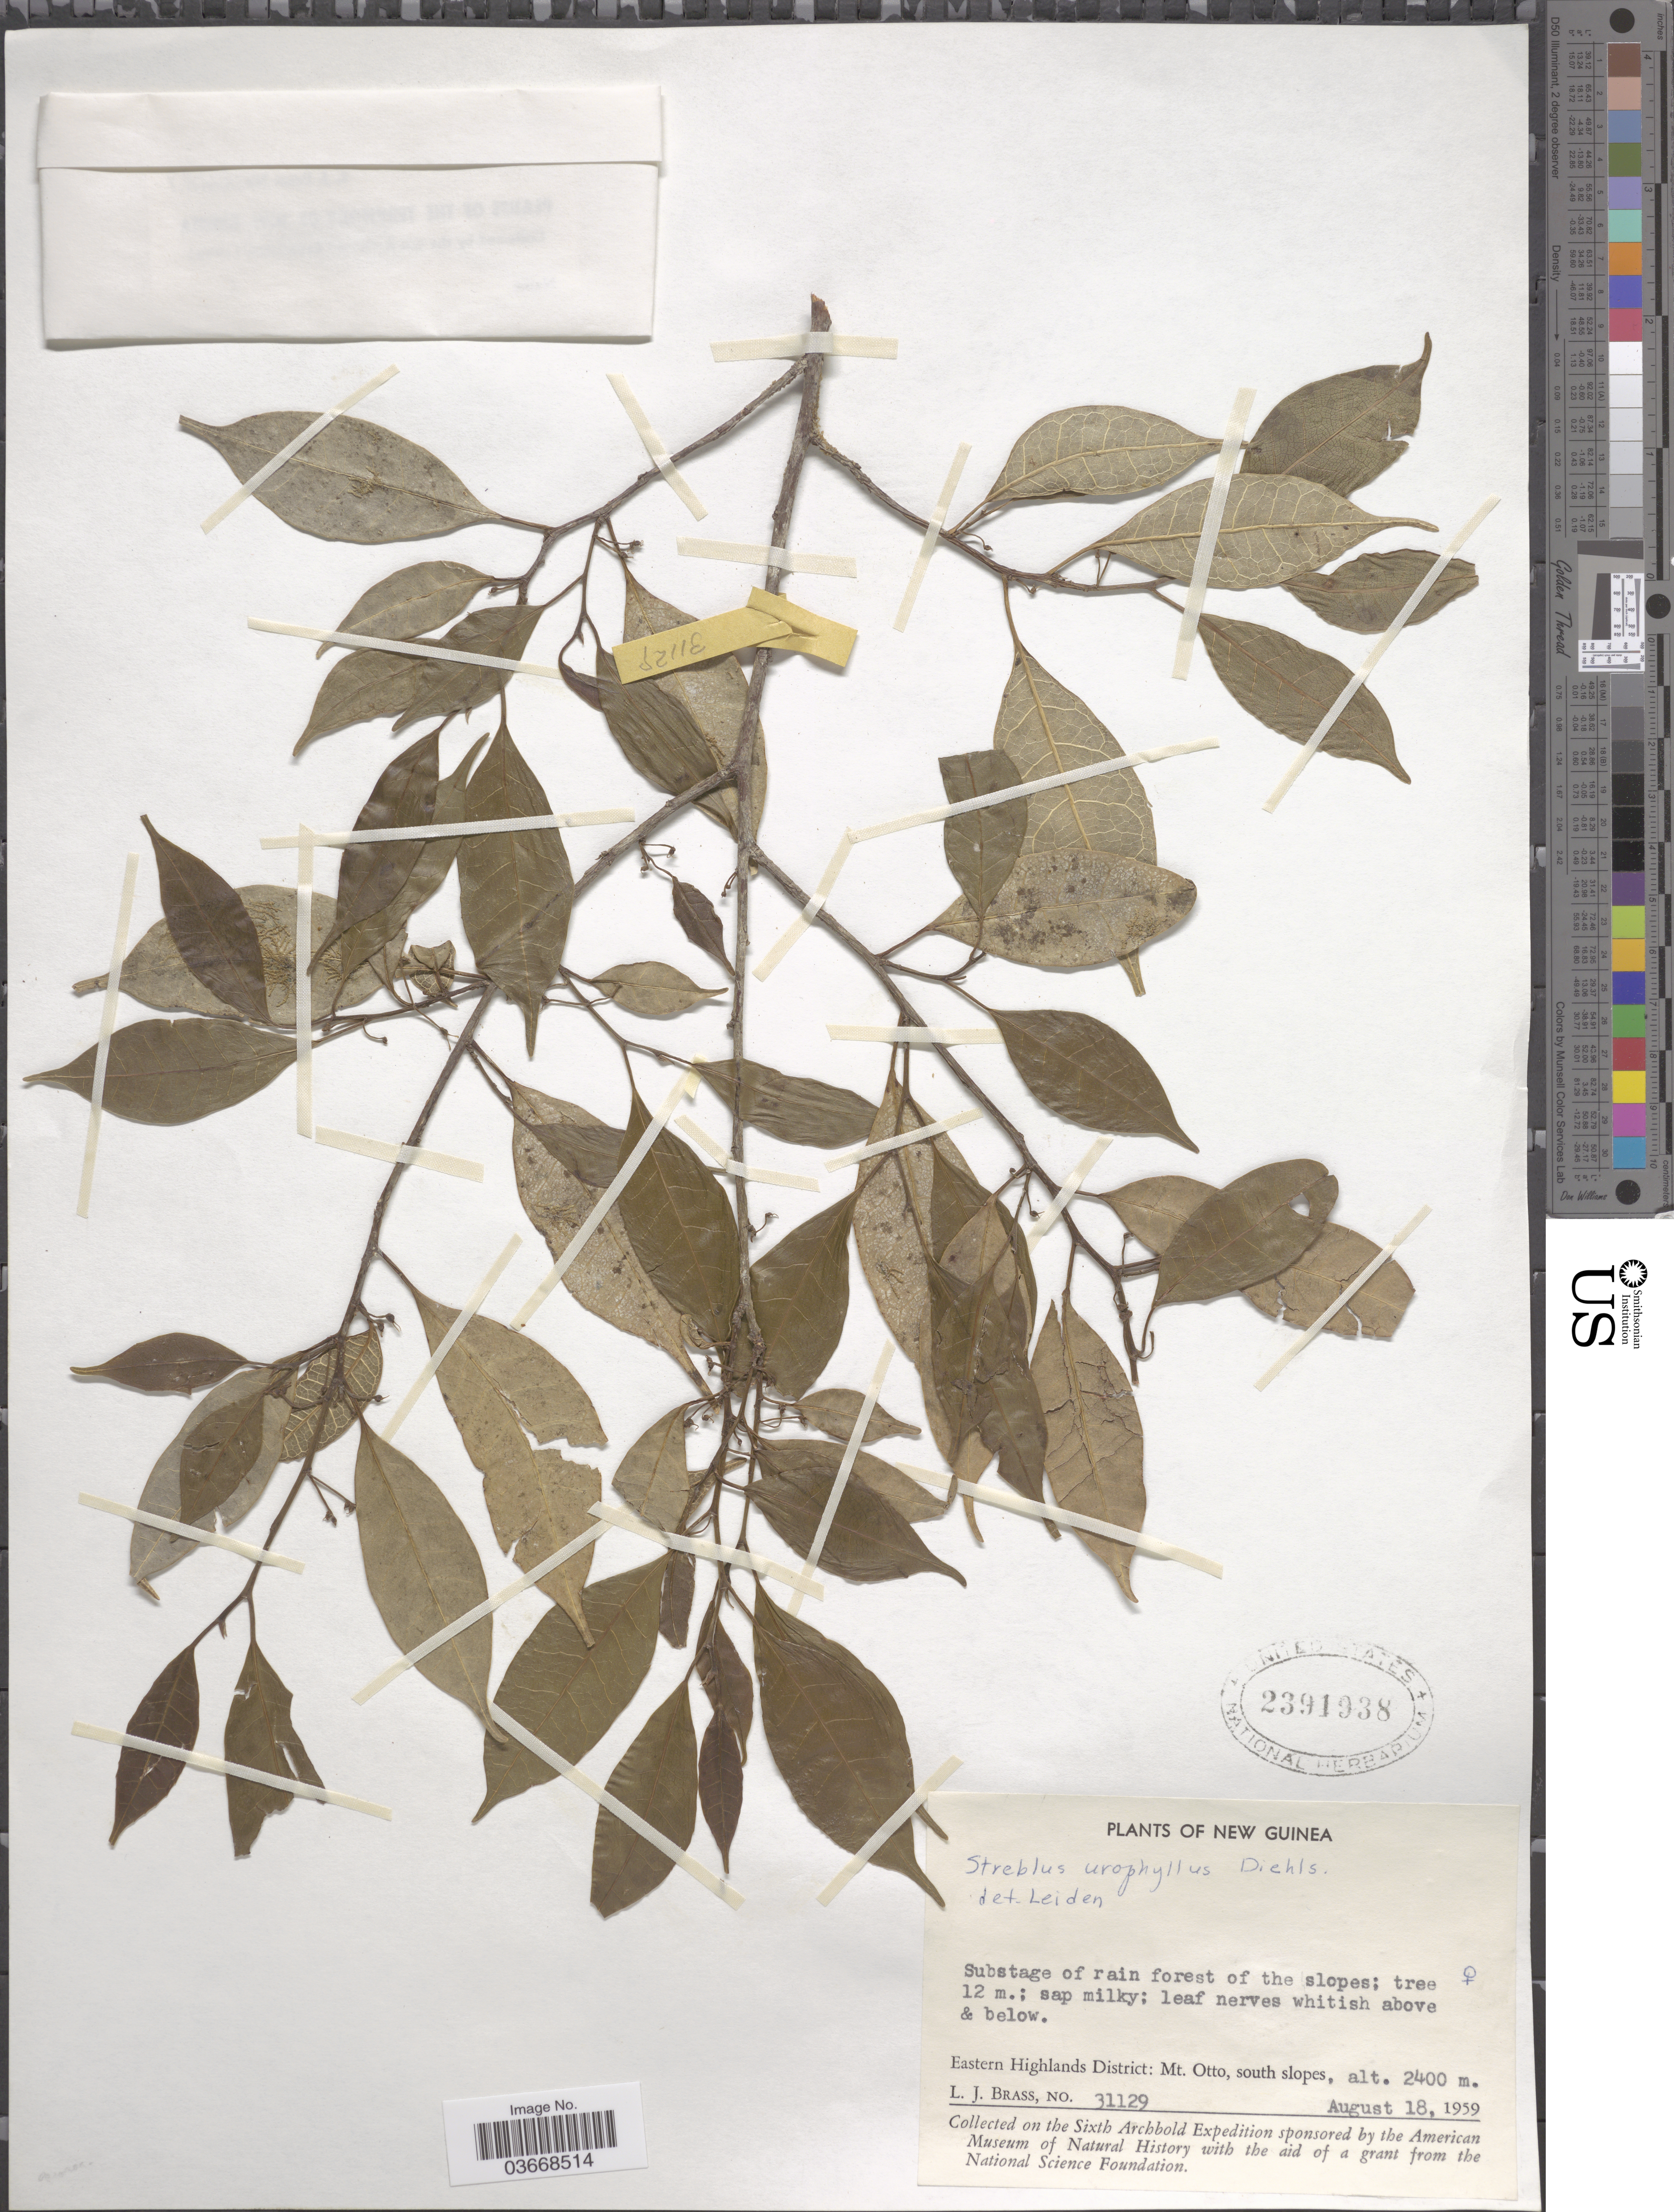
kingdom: Plantae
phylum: Tracheophyta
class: Magnoliopsida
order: Rosales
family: Moraceae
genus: Paratrophis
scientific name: Paratrophis glabra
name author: (Merr.) Steenis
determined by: Wagner, W. L., (BOT), Smithsonian Institution - National Museum of Natural History (UNITED STATES)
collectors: L. J. Brass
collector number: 31129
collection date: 1959-08-18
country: Papua New Guinea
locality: New Guinea. Eastern Highlands District: Mt. Otto, south slopes.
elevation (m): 2400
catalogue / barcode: US 2391938